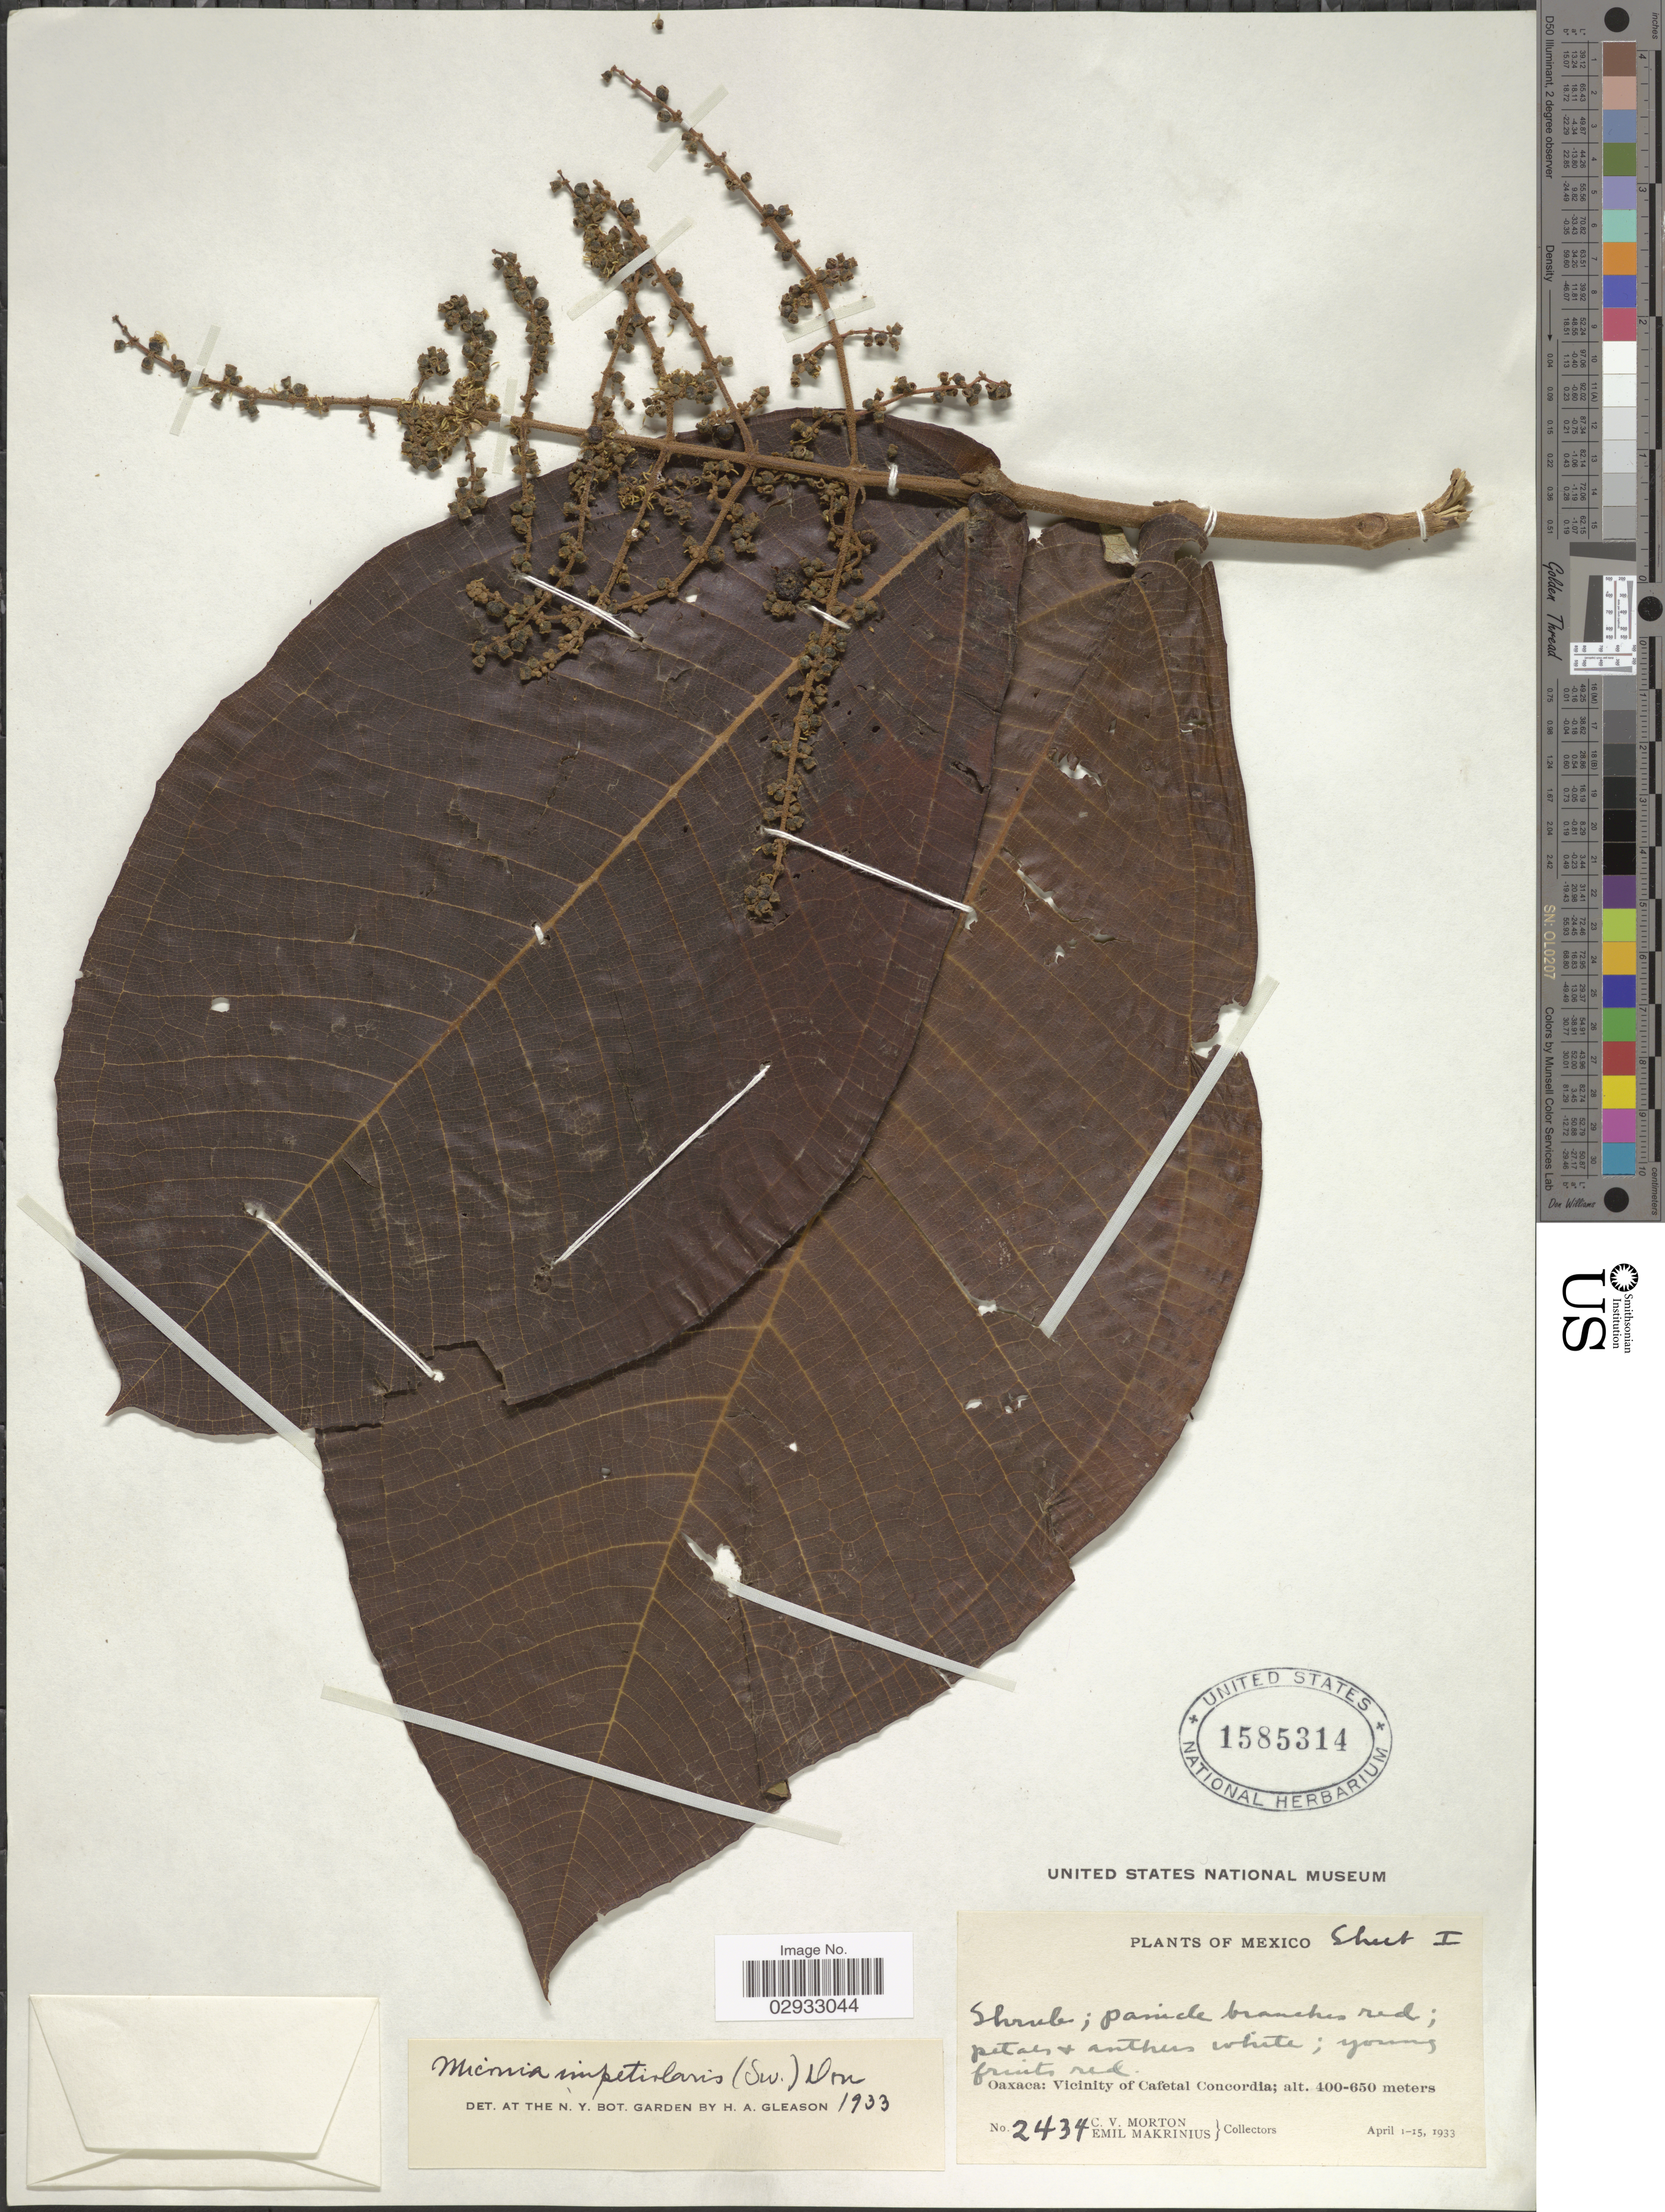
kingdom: Plantae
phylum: Tracheophyta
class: Magnoliopsida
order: Myrtales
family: Melastomataceae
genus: Miconia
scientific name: Miconia impetiolaris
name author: (Sw.) D. Don ex DC.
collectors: C. V. Morton & E. Makrinius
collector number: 2434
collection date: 1933-04-01/1933-04-15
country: Mexico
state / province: Oaxaca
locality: Vicinity of Cafetal Concordia.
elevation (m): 400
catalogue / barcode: US 1585314